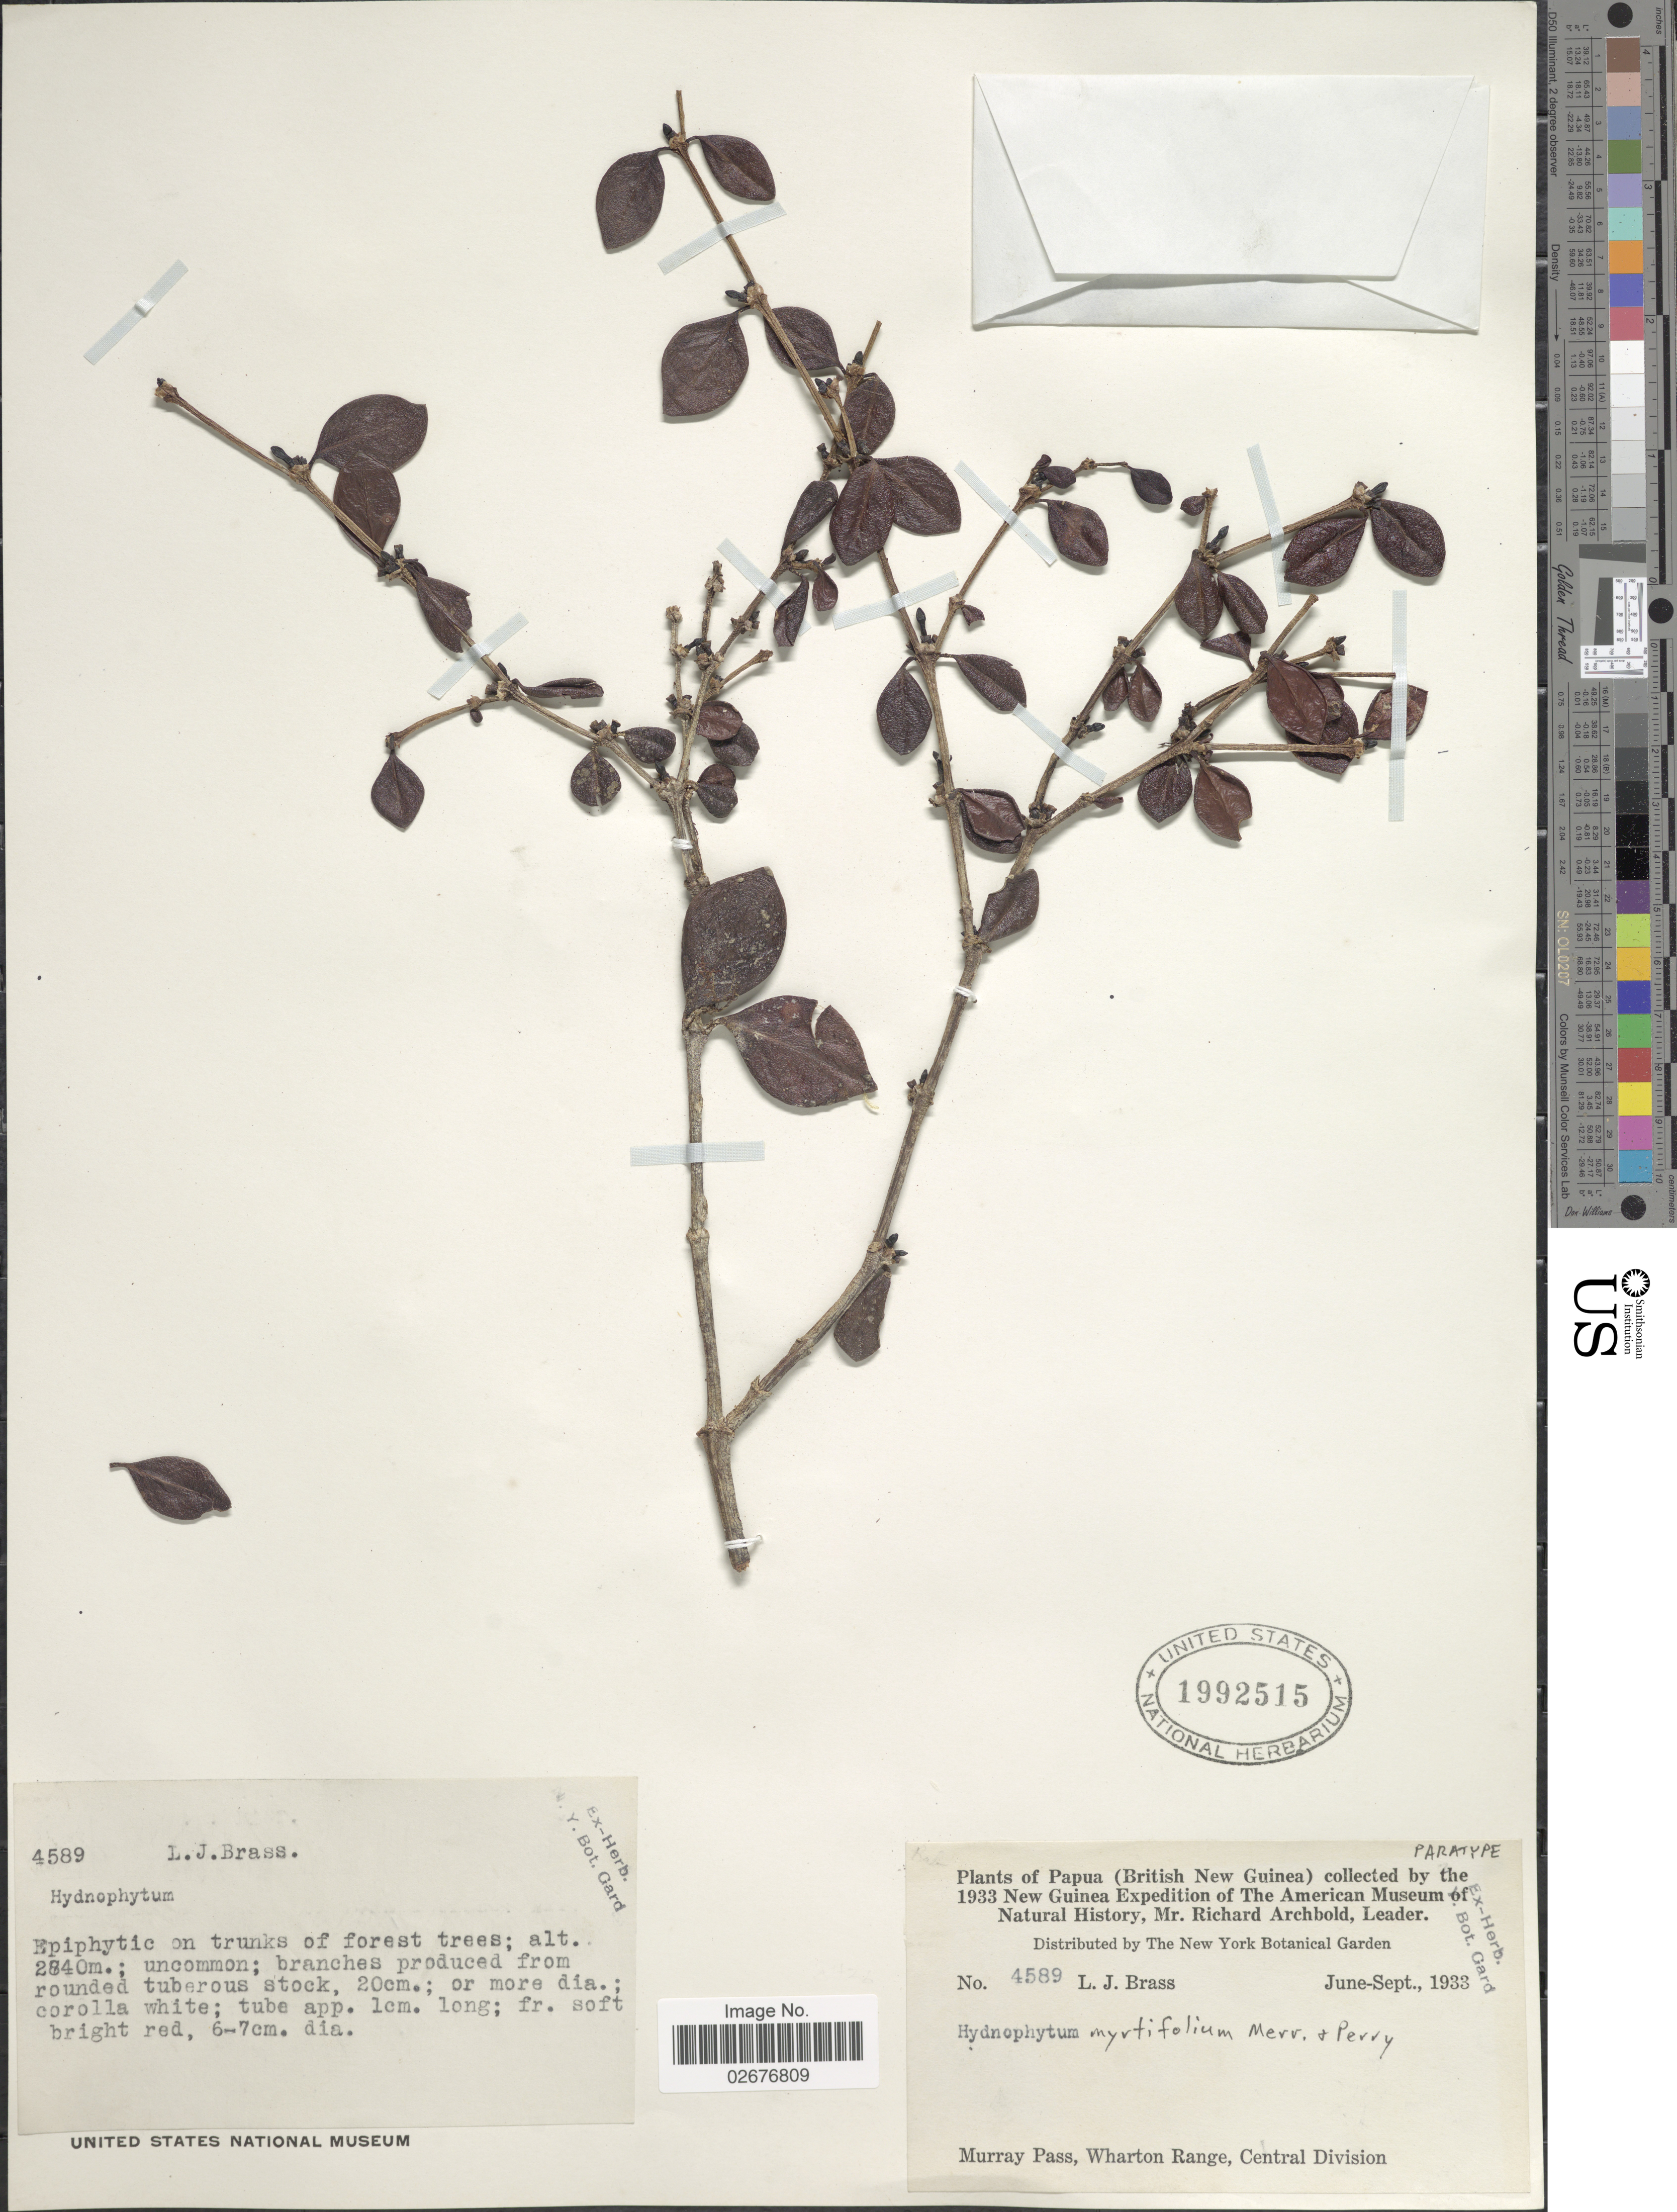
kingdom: Plantae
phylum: Tracheophyta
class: Magnoliopsida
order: Gentianales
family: Rubiaceae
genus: Hydnophytum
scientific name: Hydnophytum myrtifolium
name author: Merr. & L.M. Perry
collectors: L. J. Brass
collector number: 4589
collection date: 1933-06/1933-09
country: Papua New Guinea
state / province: Central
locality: Papua (British New Guinea), Murray Pass, Wharton Range, Central Division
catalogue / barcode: US 1992515